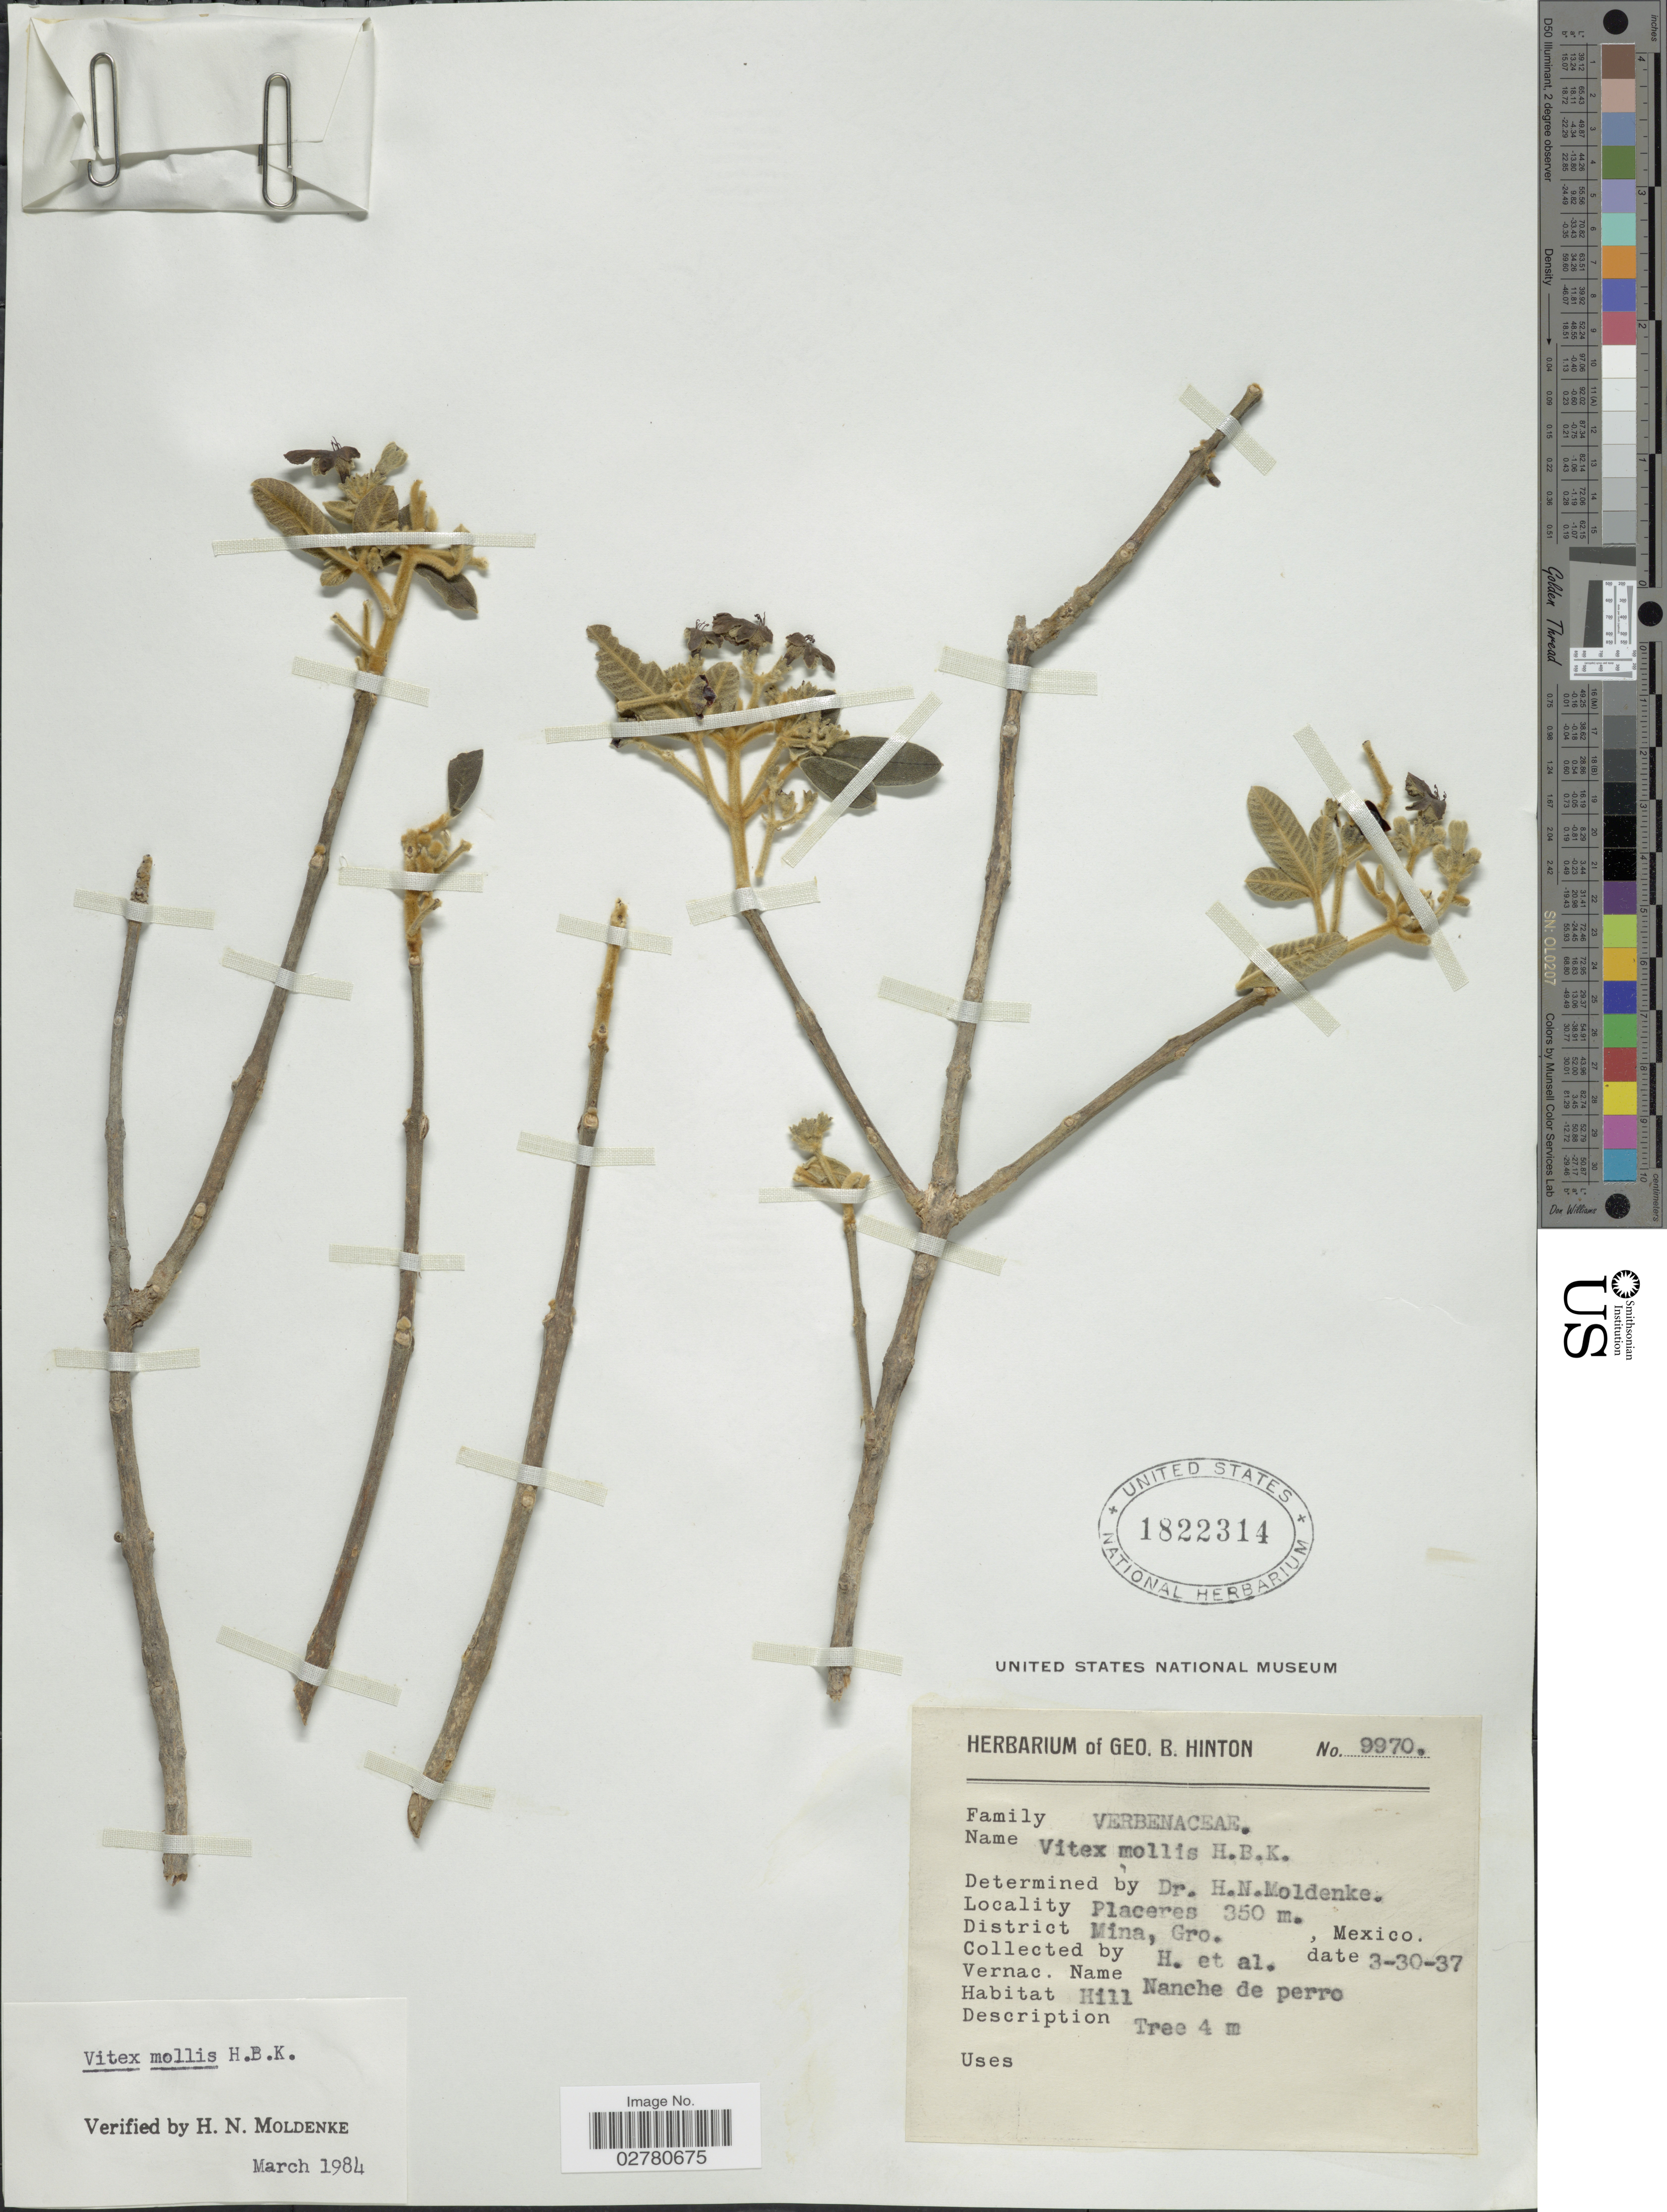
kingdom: Plantae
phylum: Tracheophyta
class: Magnoliopsida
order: Lamiales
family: Lamiaceae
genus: Vitex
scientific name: Vitex mollis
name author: Kunth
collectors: G. B. Hinton & et al.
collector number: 9970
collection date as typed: Transcribed d/m/y: 30/3/37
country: Mexico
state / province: Guerrero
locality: Placeres. District Mina.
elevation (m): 350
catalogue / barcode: US 1822314